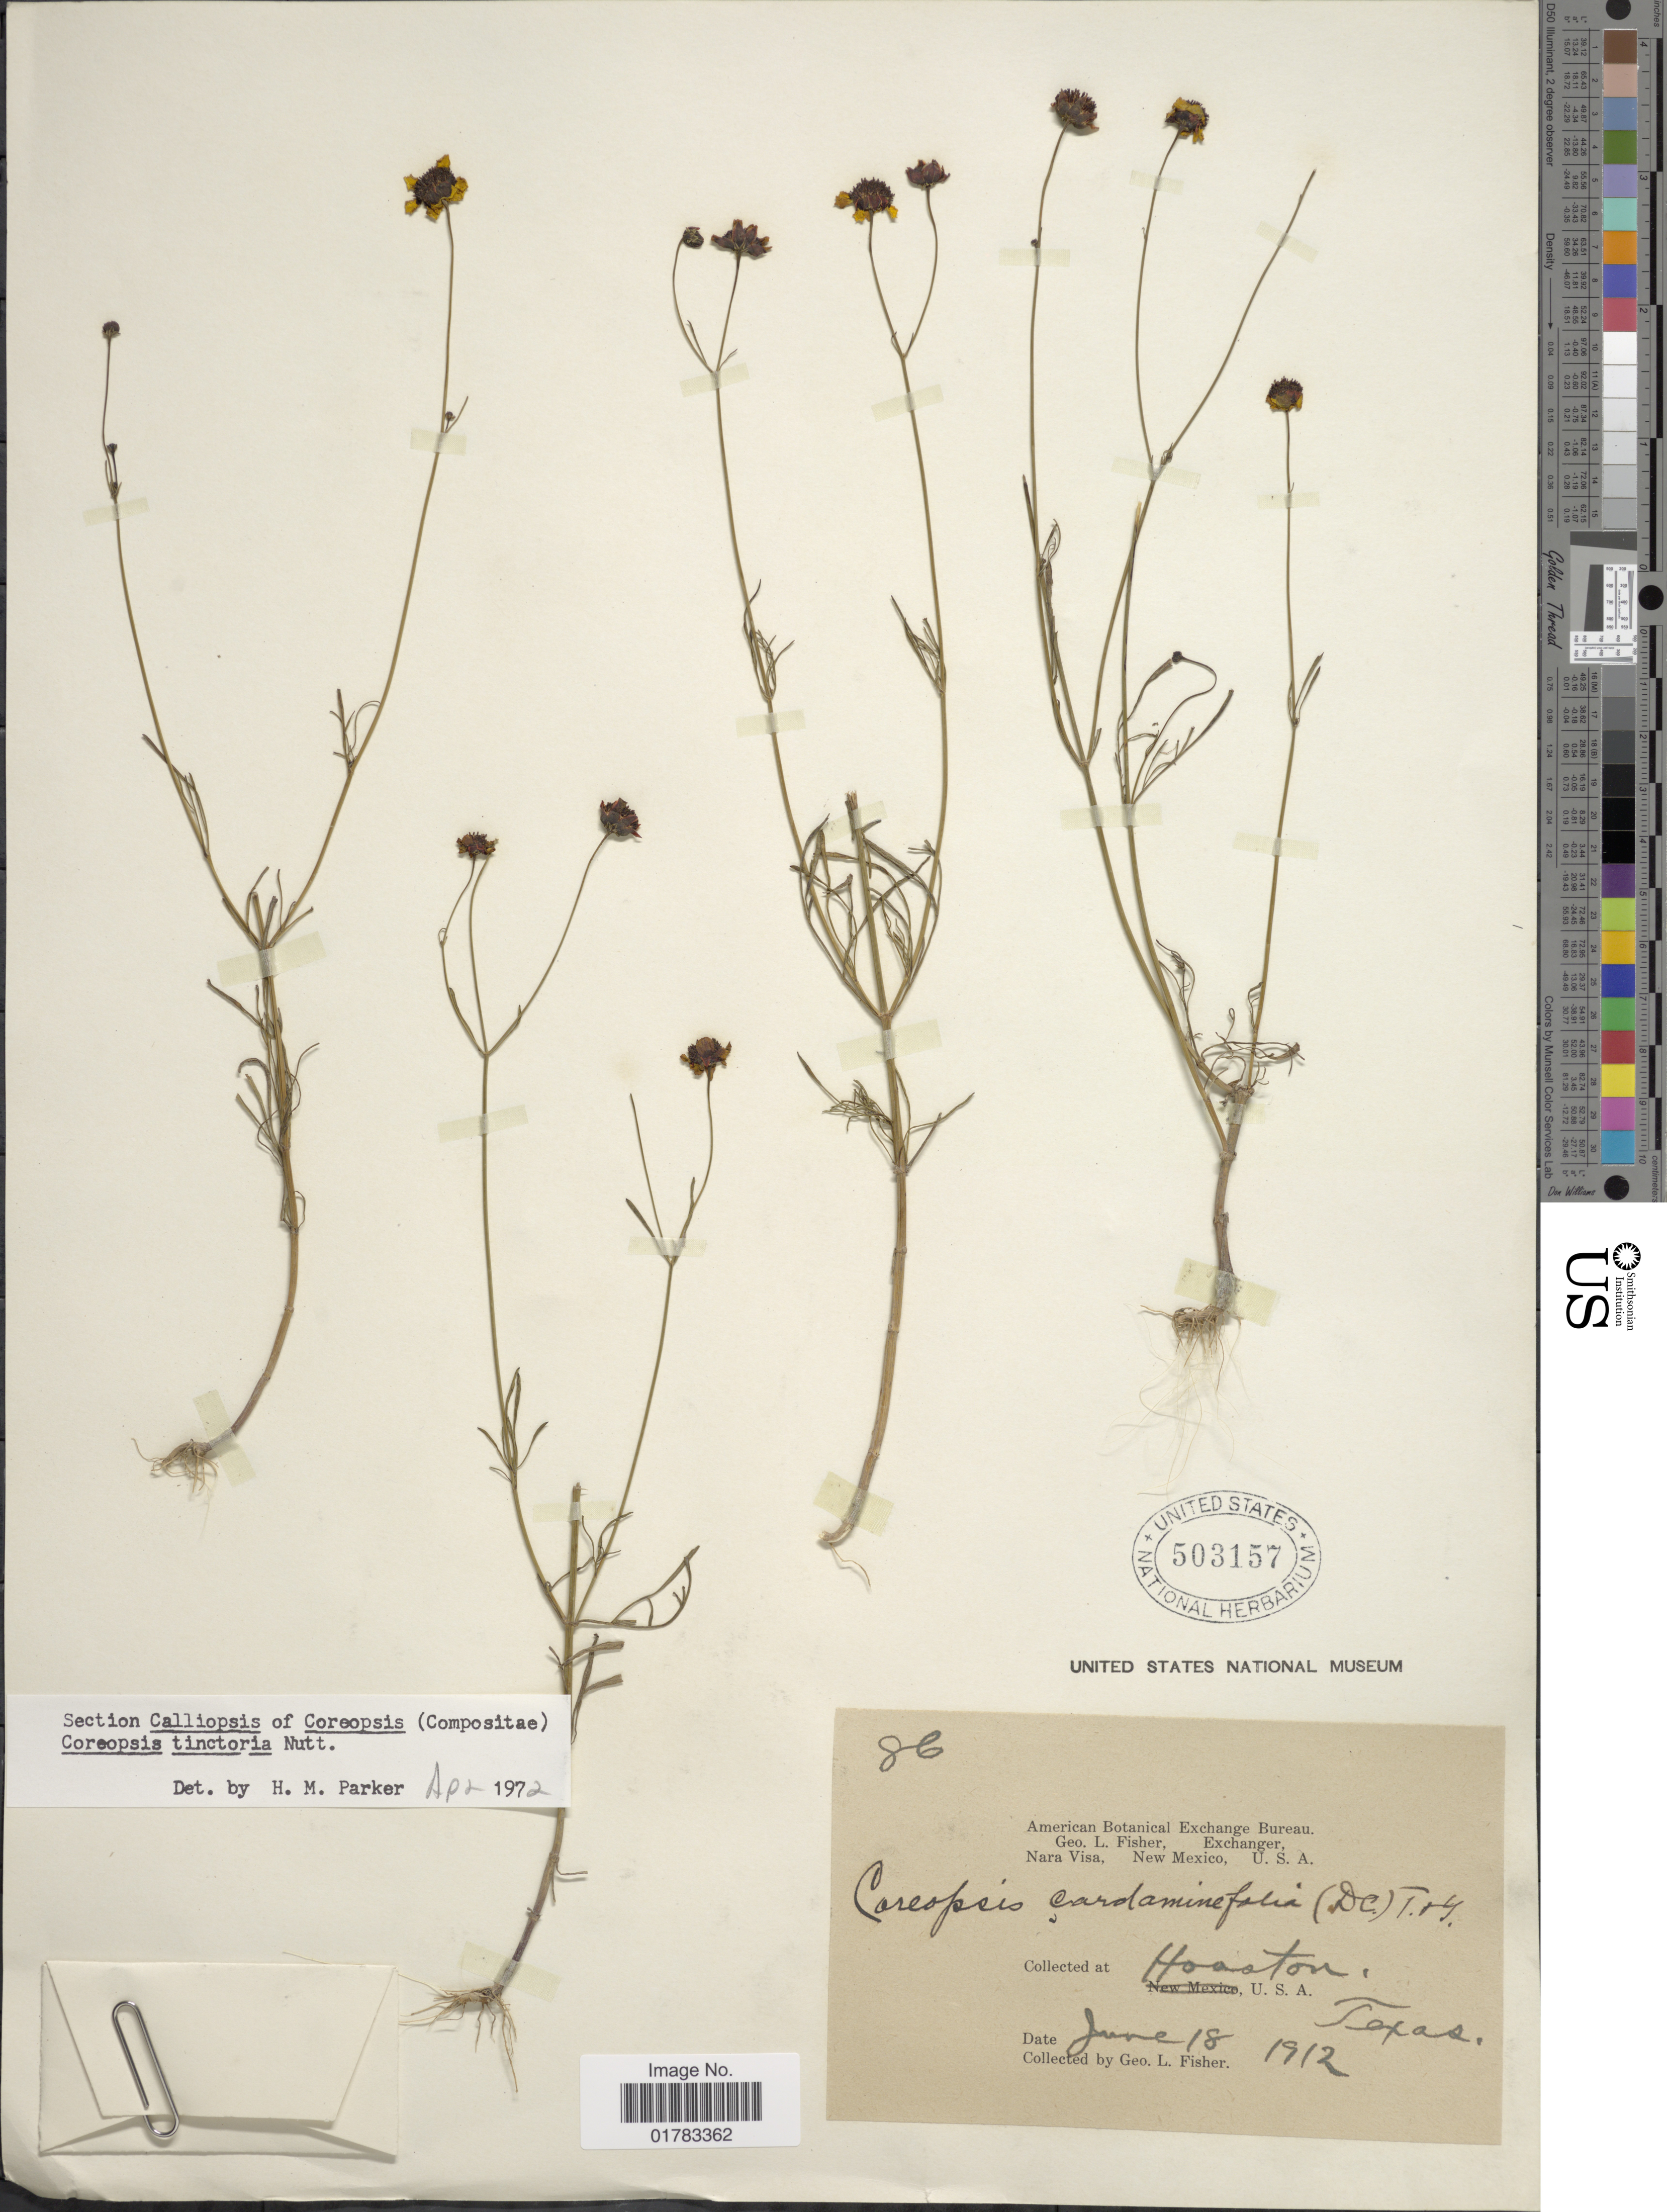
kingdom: Plantae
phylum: Tracheophyta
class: Magnoliopsida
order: Asterales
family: Asteraceae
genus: Coreopsis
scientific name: Coreopsis tinctoria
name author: Nutt.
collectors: G. L. Fisher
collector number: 86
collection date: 1912-06-18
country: United States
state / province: Texas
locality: Houston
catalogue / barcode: US 503157